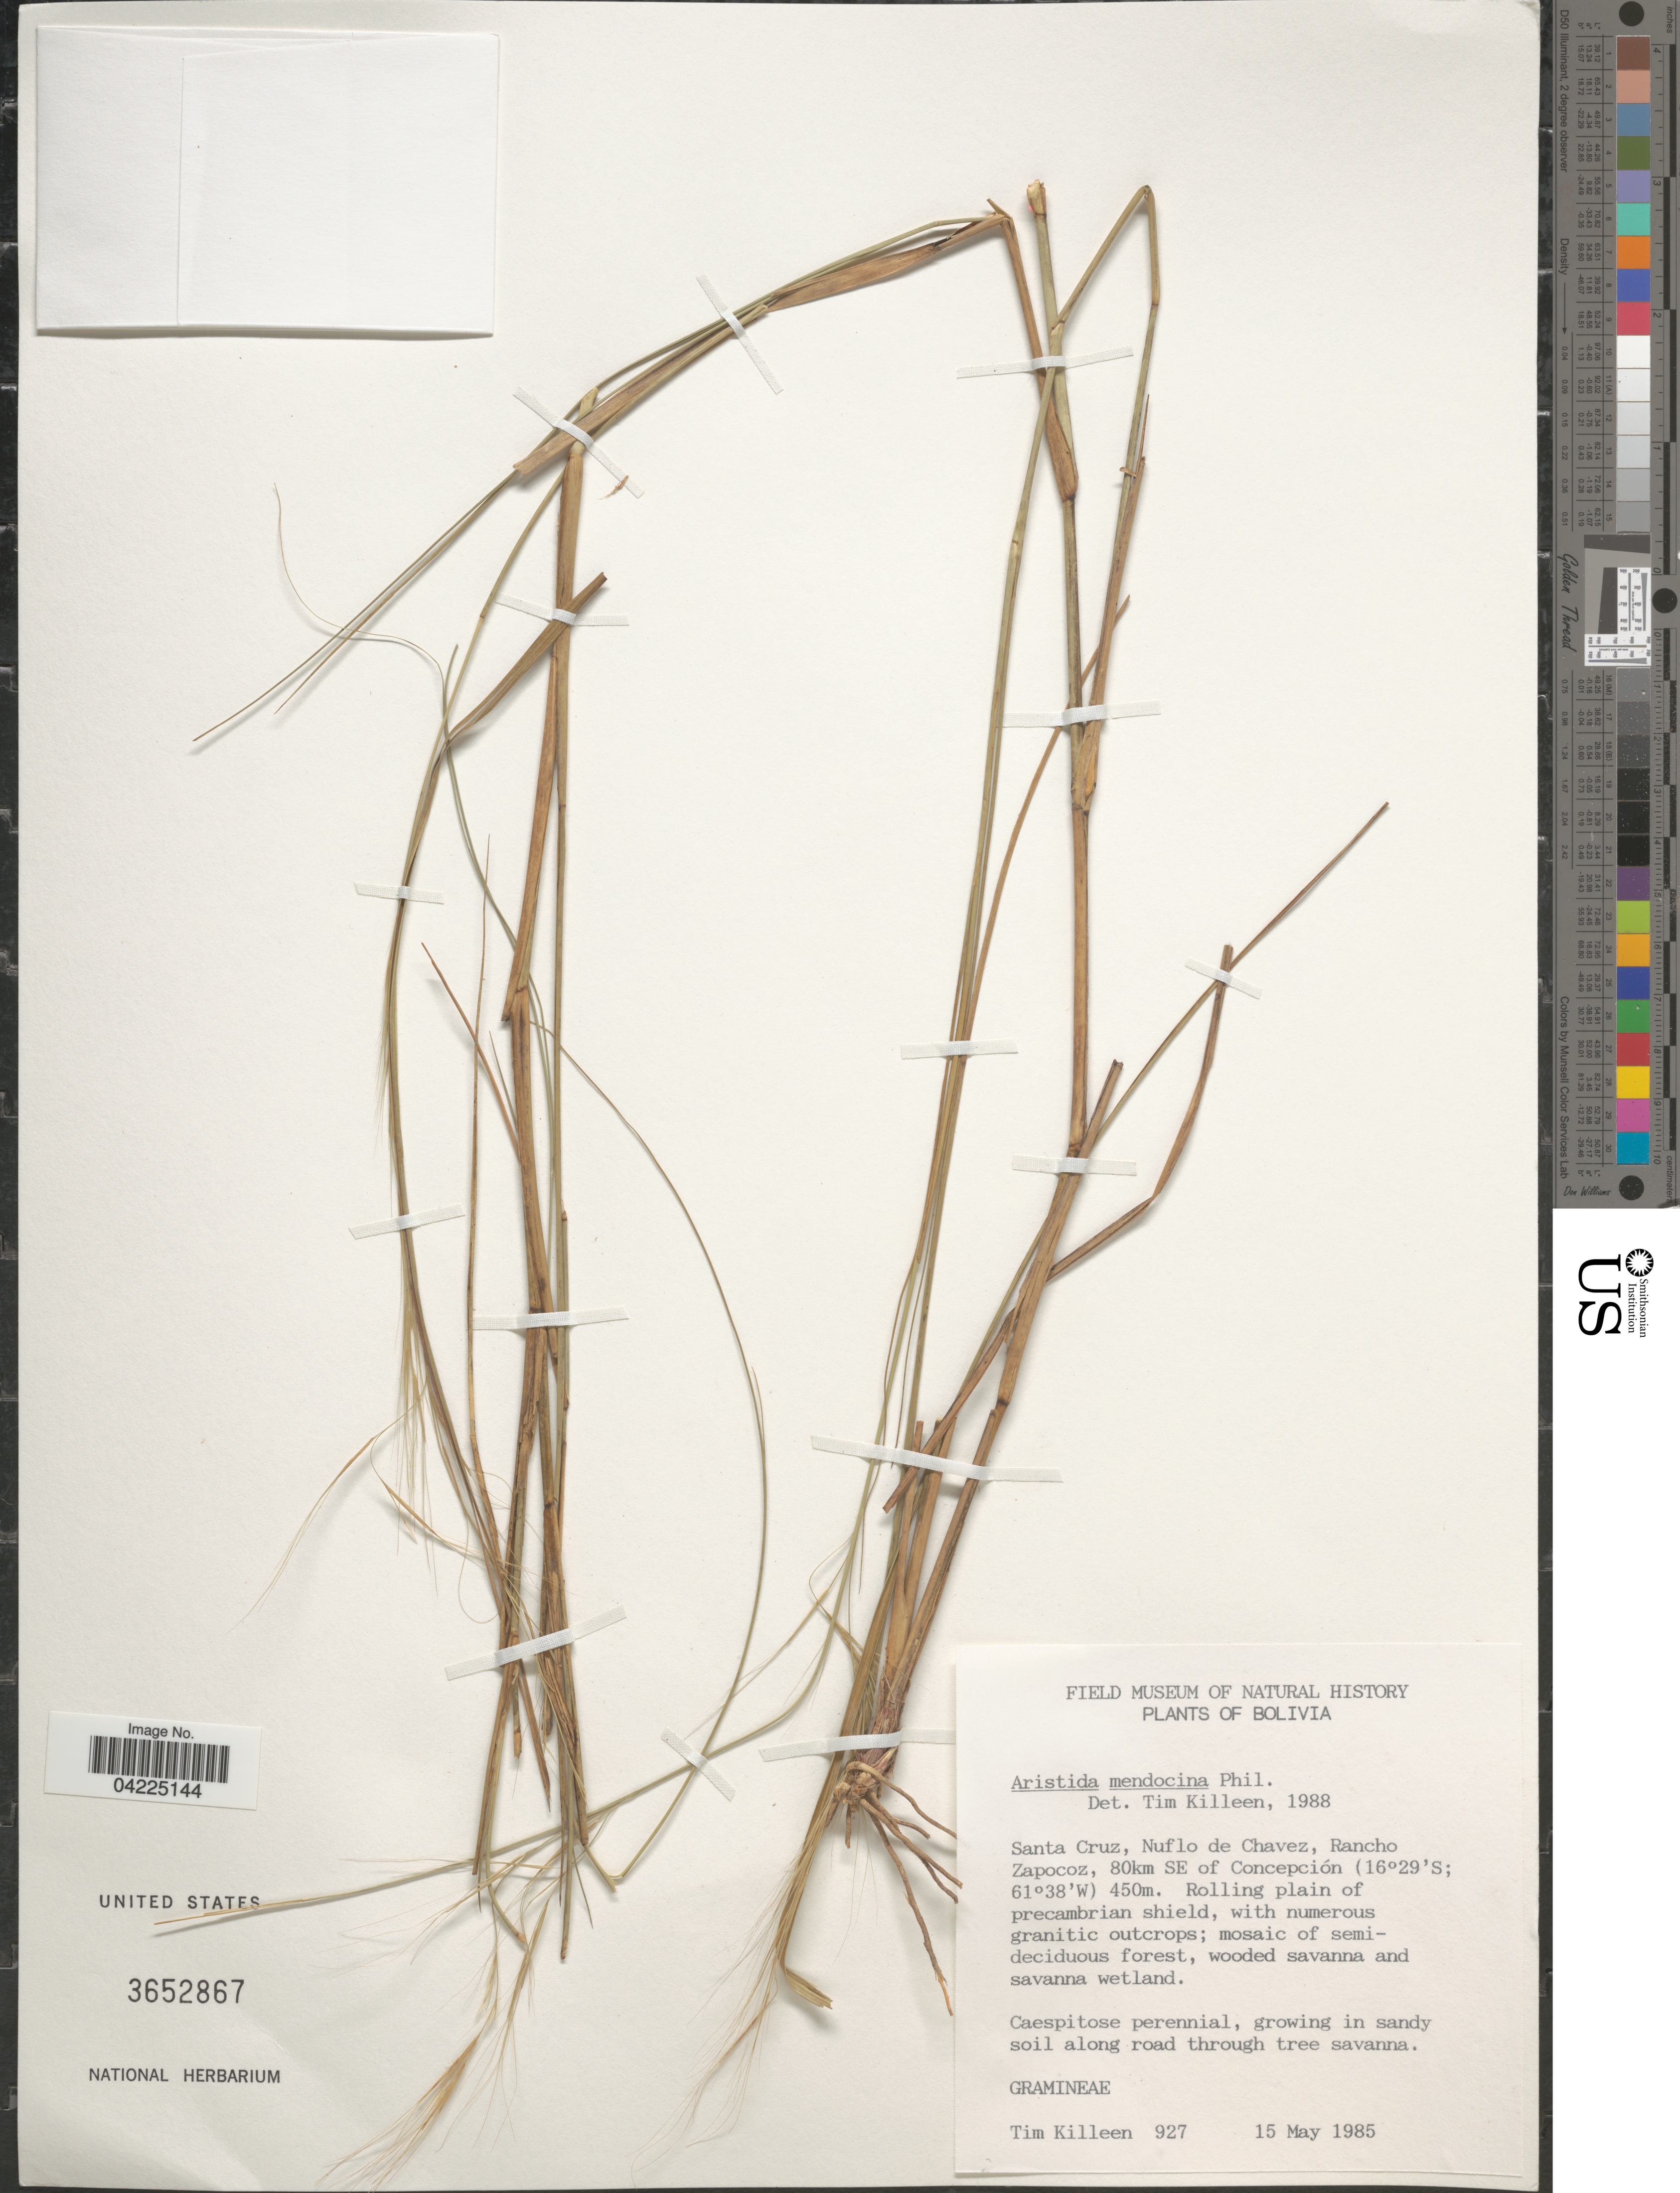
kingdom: Plantae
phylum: Tracheophyta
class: Liliopsida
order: Poales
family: Poaceae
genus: Aristida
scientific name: Aristida mendocina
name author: Phil.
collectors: T. J. Killeen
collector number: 927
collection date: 1985-05-15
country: Bolivia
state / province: Santa Cruz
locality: Nuflo de Chavez, Rancho Zapocoz, 80km SE of Concepción.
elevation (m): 450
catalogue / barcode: US 3652867